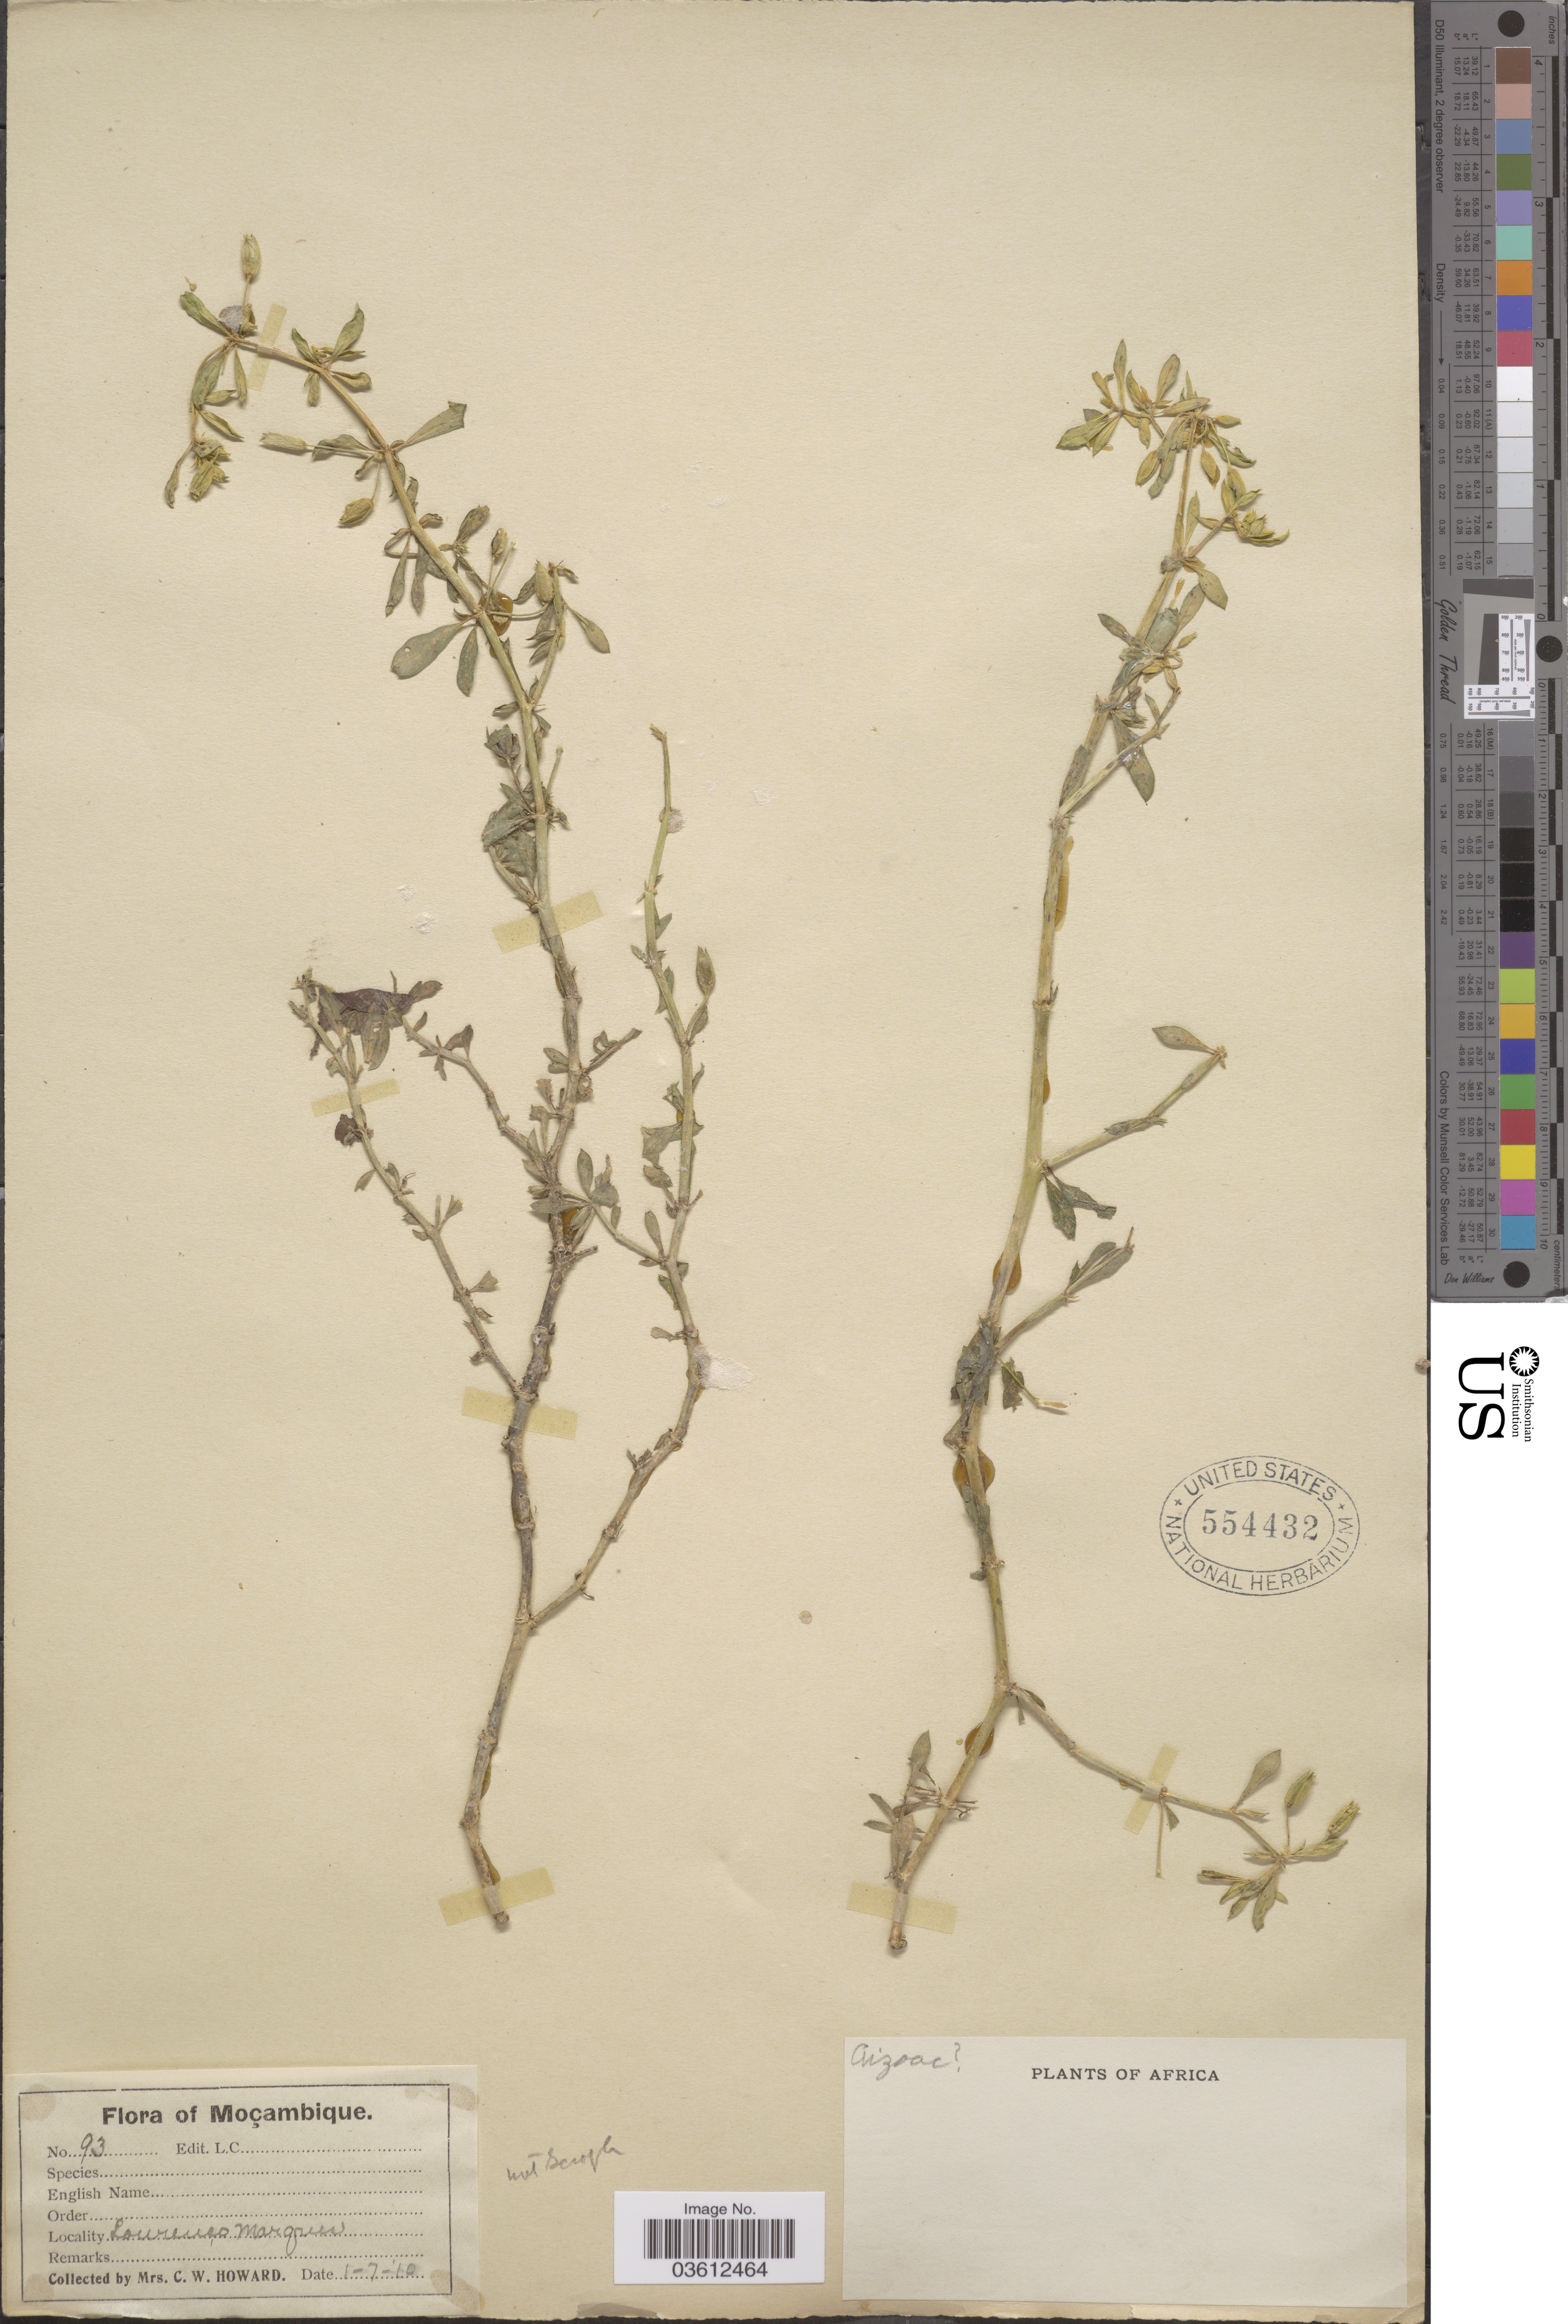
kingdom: Plantae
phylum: Tracheophyta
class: Magnoliopsida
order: Caryophyllales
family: Aizoaceae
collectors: C. W. Howard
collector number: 93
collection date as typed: Transcribed d/m/y: 1/7/10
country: Mozambique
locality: Moçambique. Lourenco Marques.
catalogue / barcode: US 554432